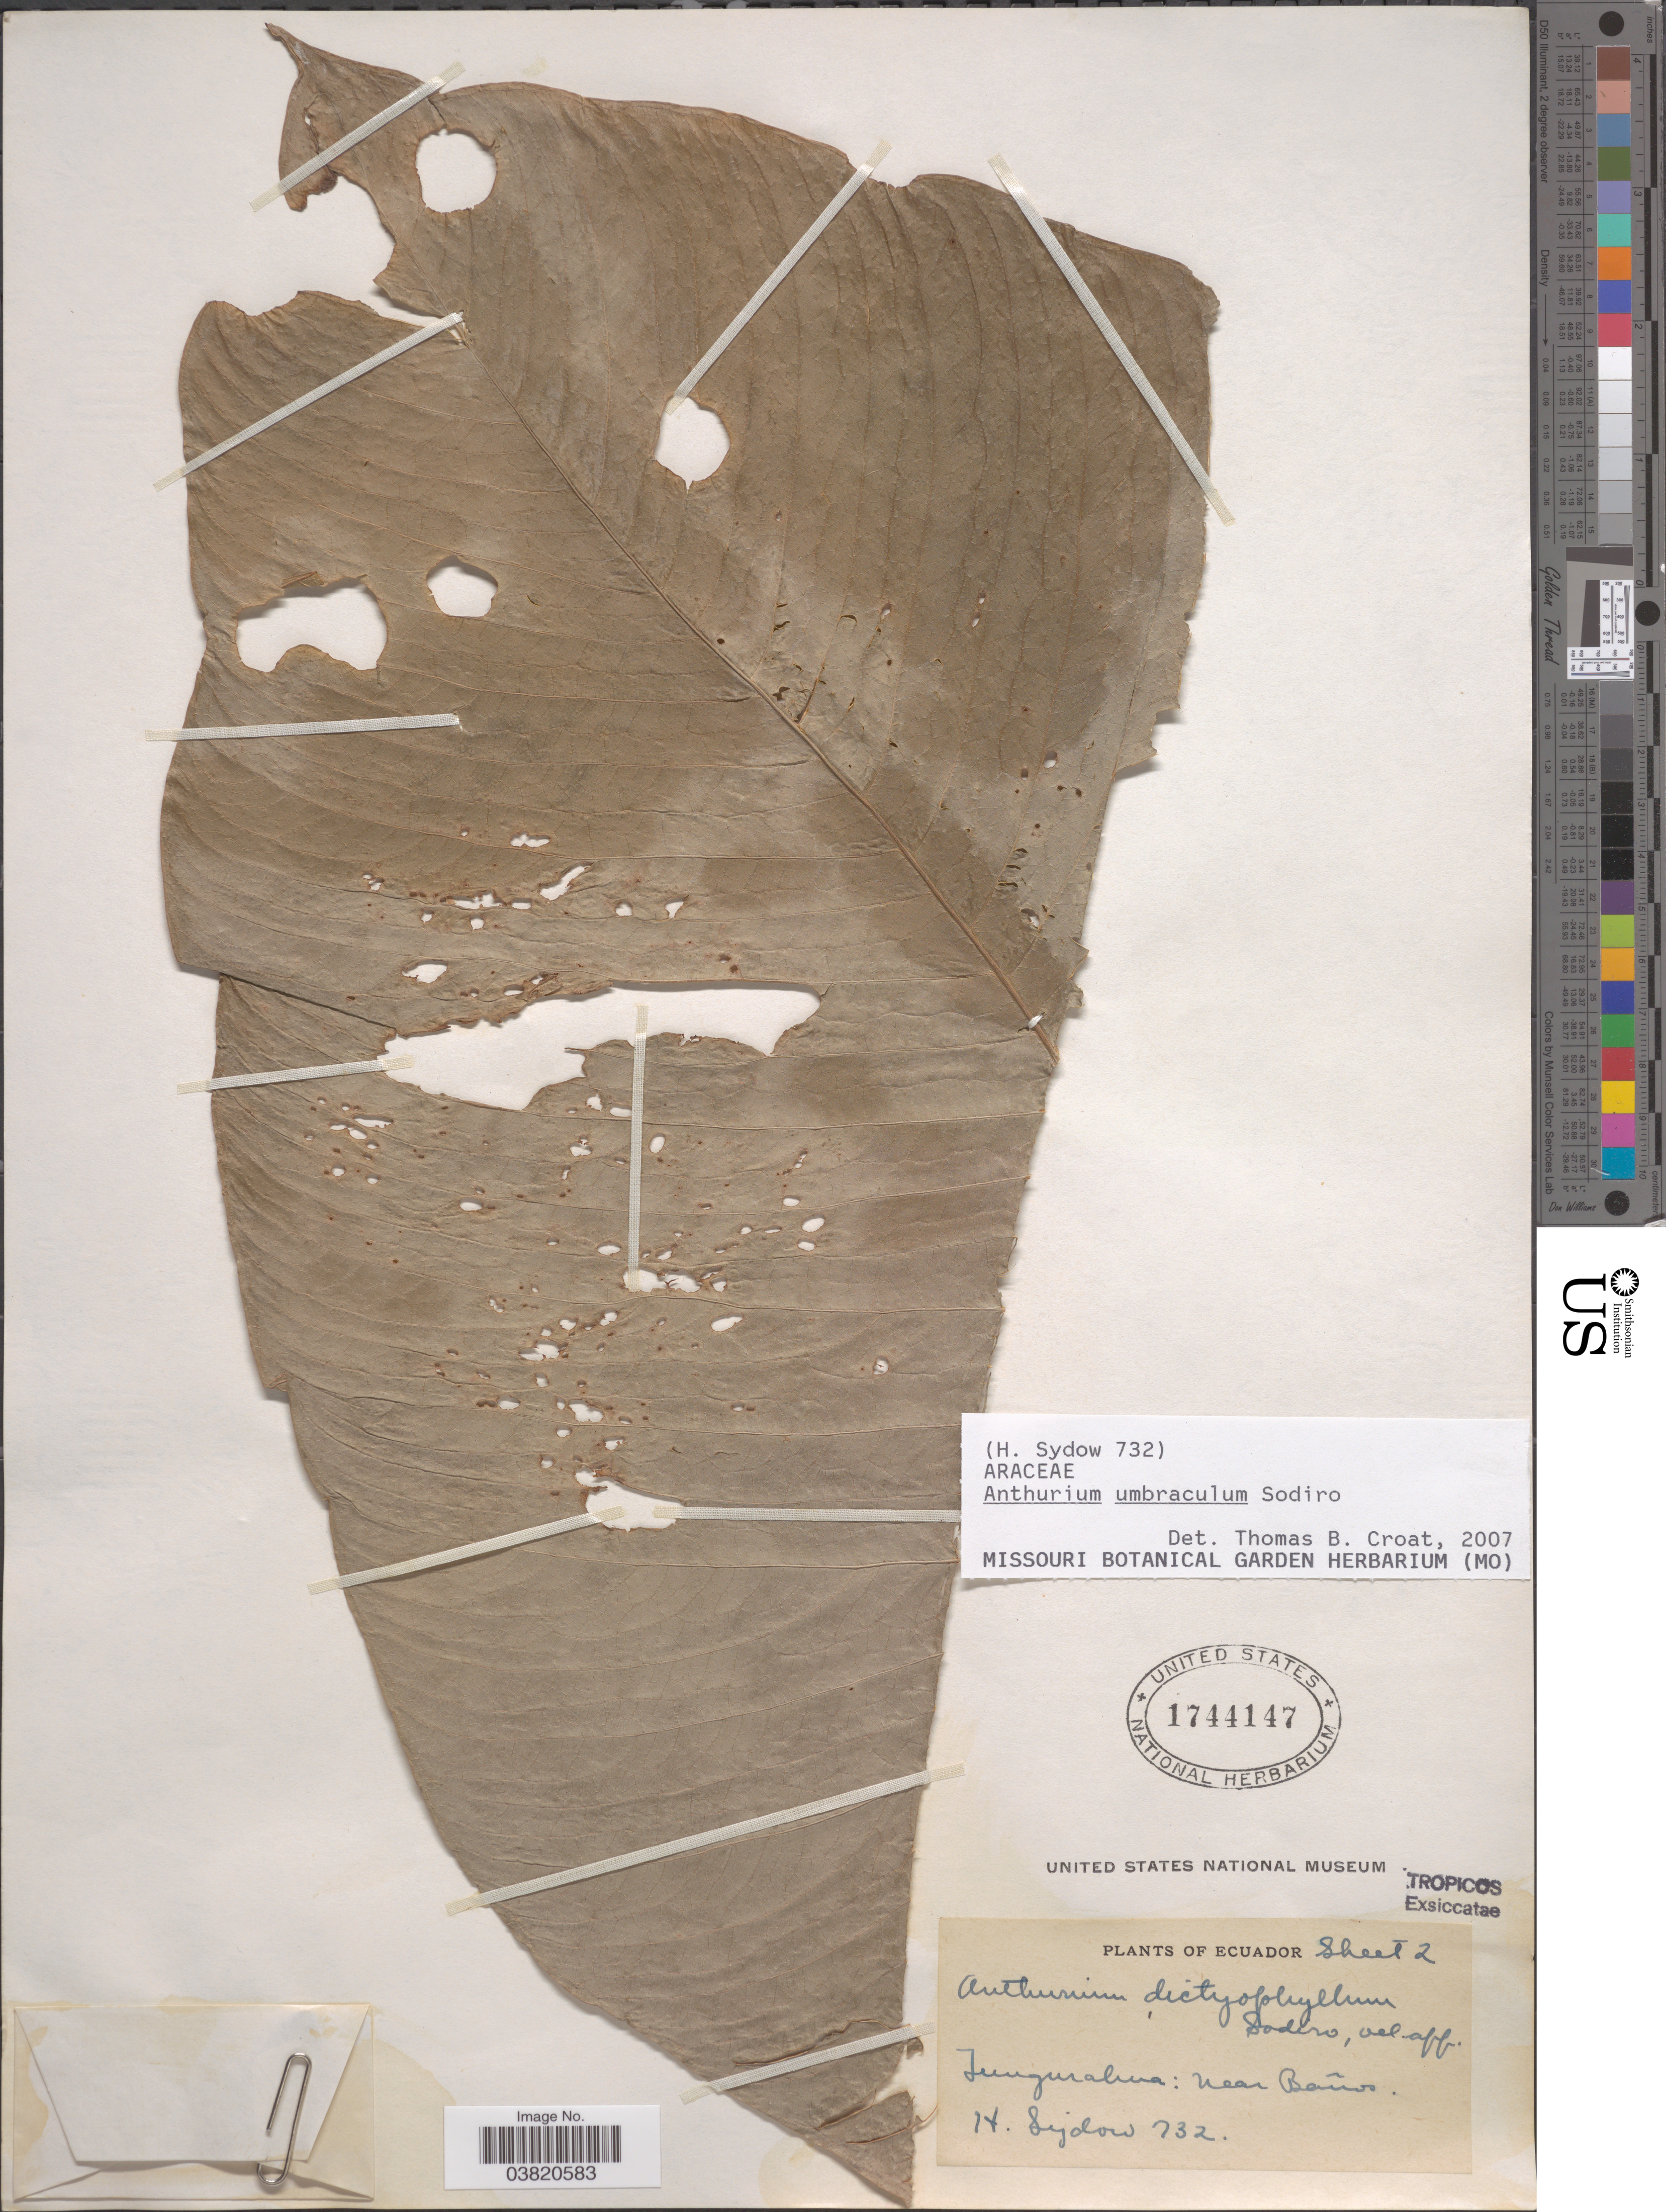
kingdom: Plantae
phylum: Tracheophyta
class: Liliopsida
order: Alismatales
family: Araceae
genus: Anthurium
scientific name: Anthurium umbricola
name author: Engl.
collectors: H. Sydow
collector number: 732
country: Ecuador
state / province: Tungurahua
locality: Near Baños.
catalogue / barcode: US 1744147